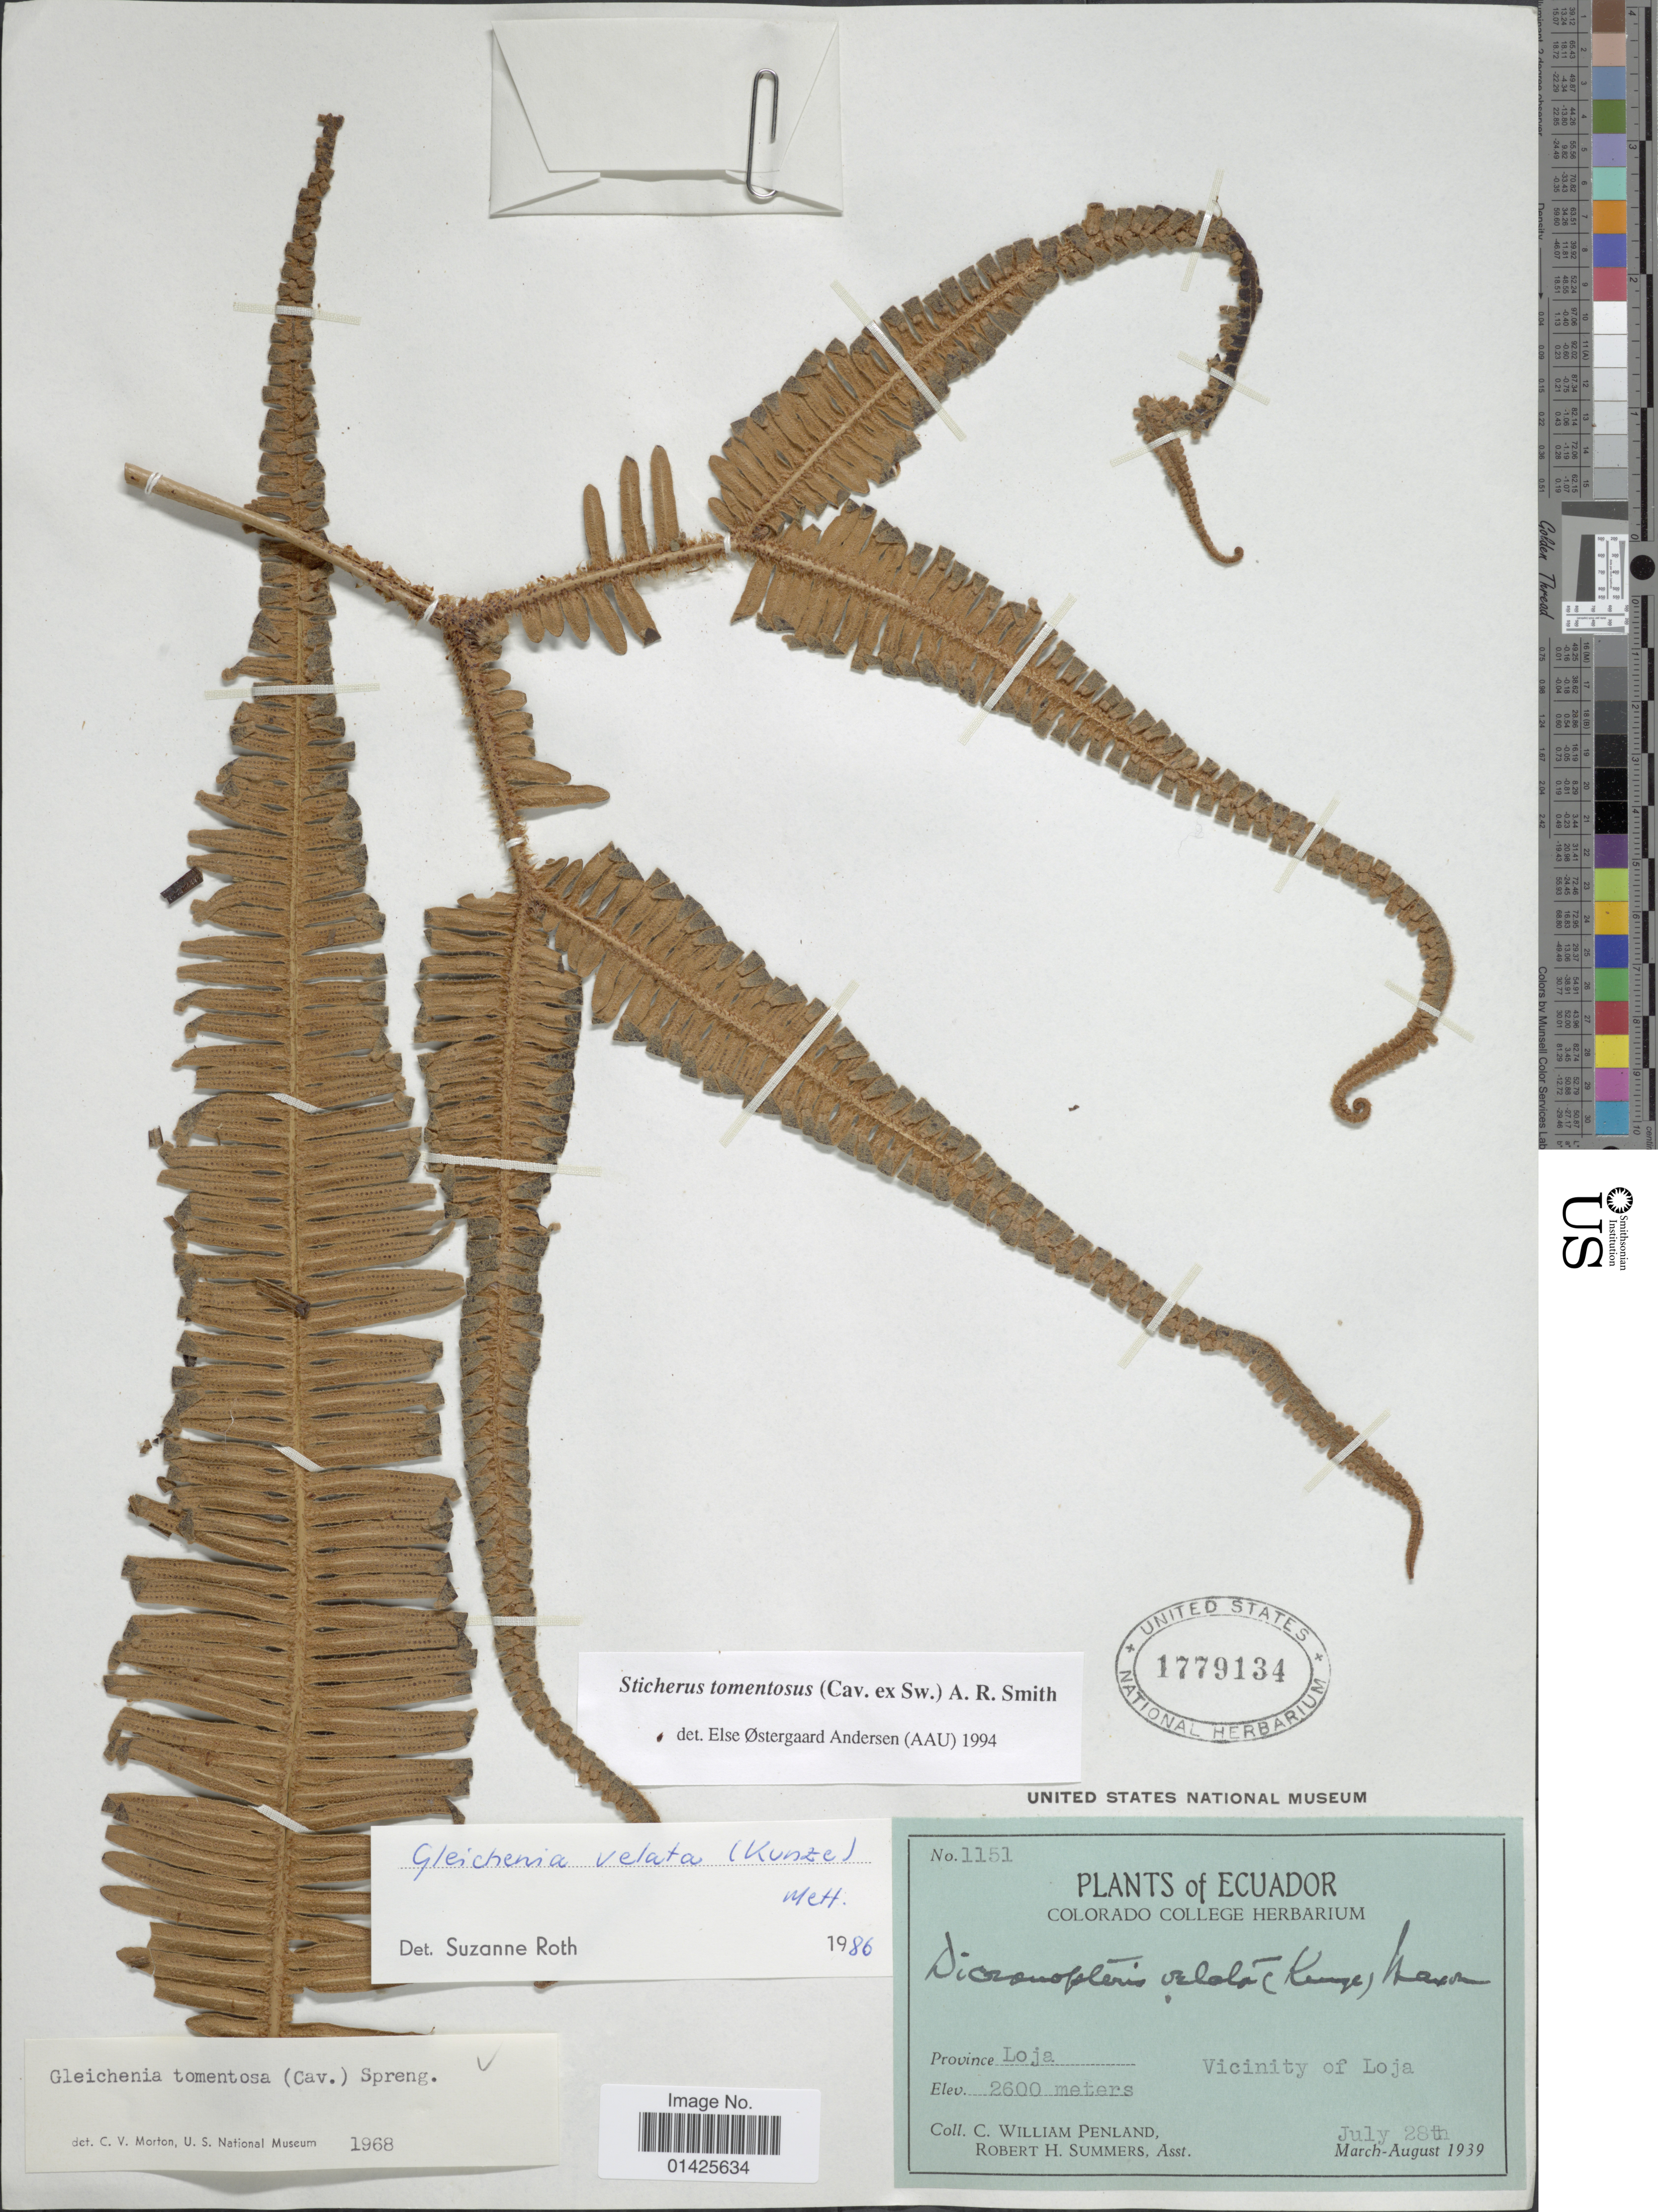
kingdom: Plantae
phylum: Tracheophyta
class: Polypodiopsida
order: Gleicheniales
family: Gleicheniaceae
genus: Sticherus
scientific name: Sticherus tomentosus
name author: (Cav. ex Sw.) A.R. Sm.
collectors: C. W. Penland & R. Summers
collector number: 1151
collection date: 1939-03/1939-08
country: Ecuador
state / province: Loja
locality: Province Loja, Vicinity of Loja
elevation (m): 2600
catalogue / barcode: US 1779134